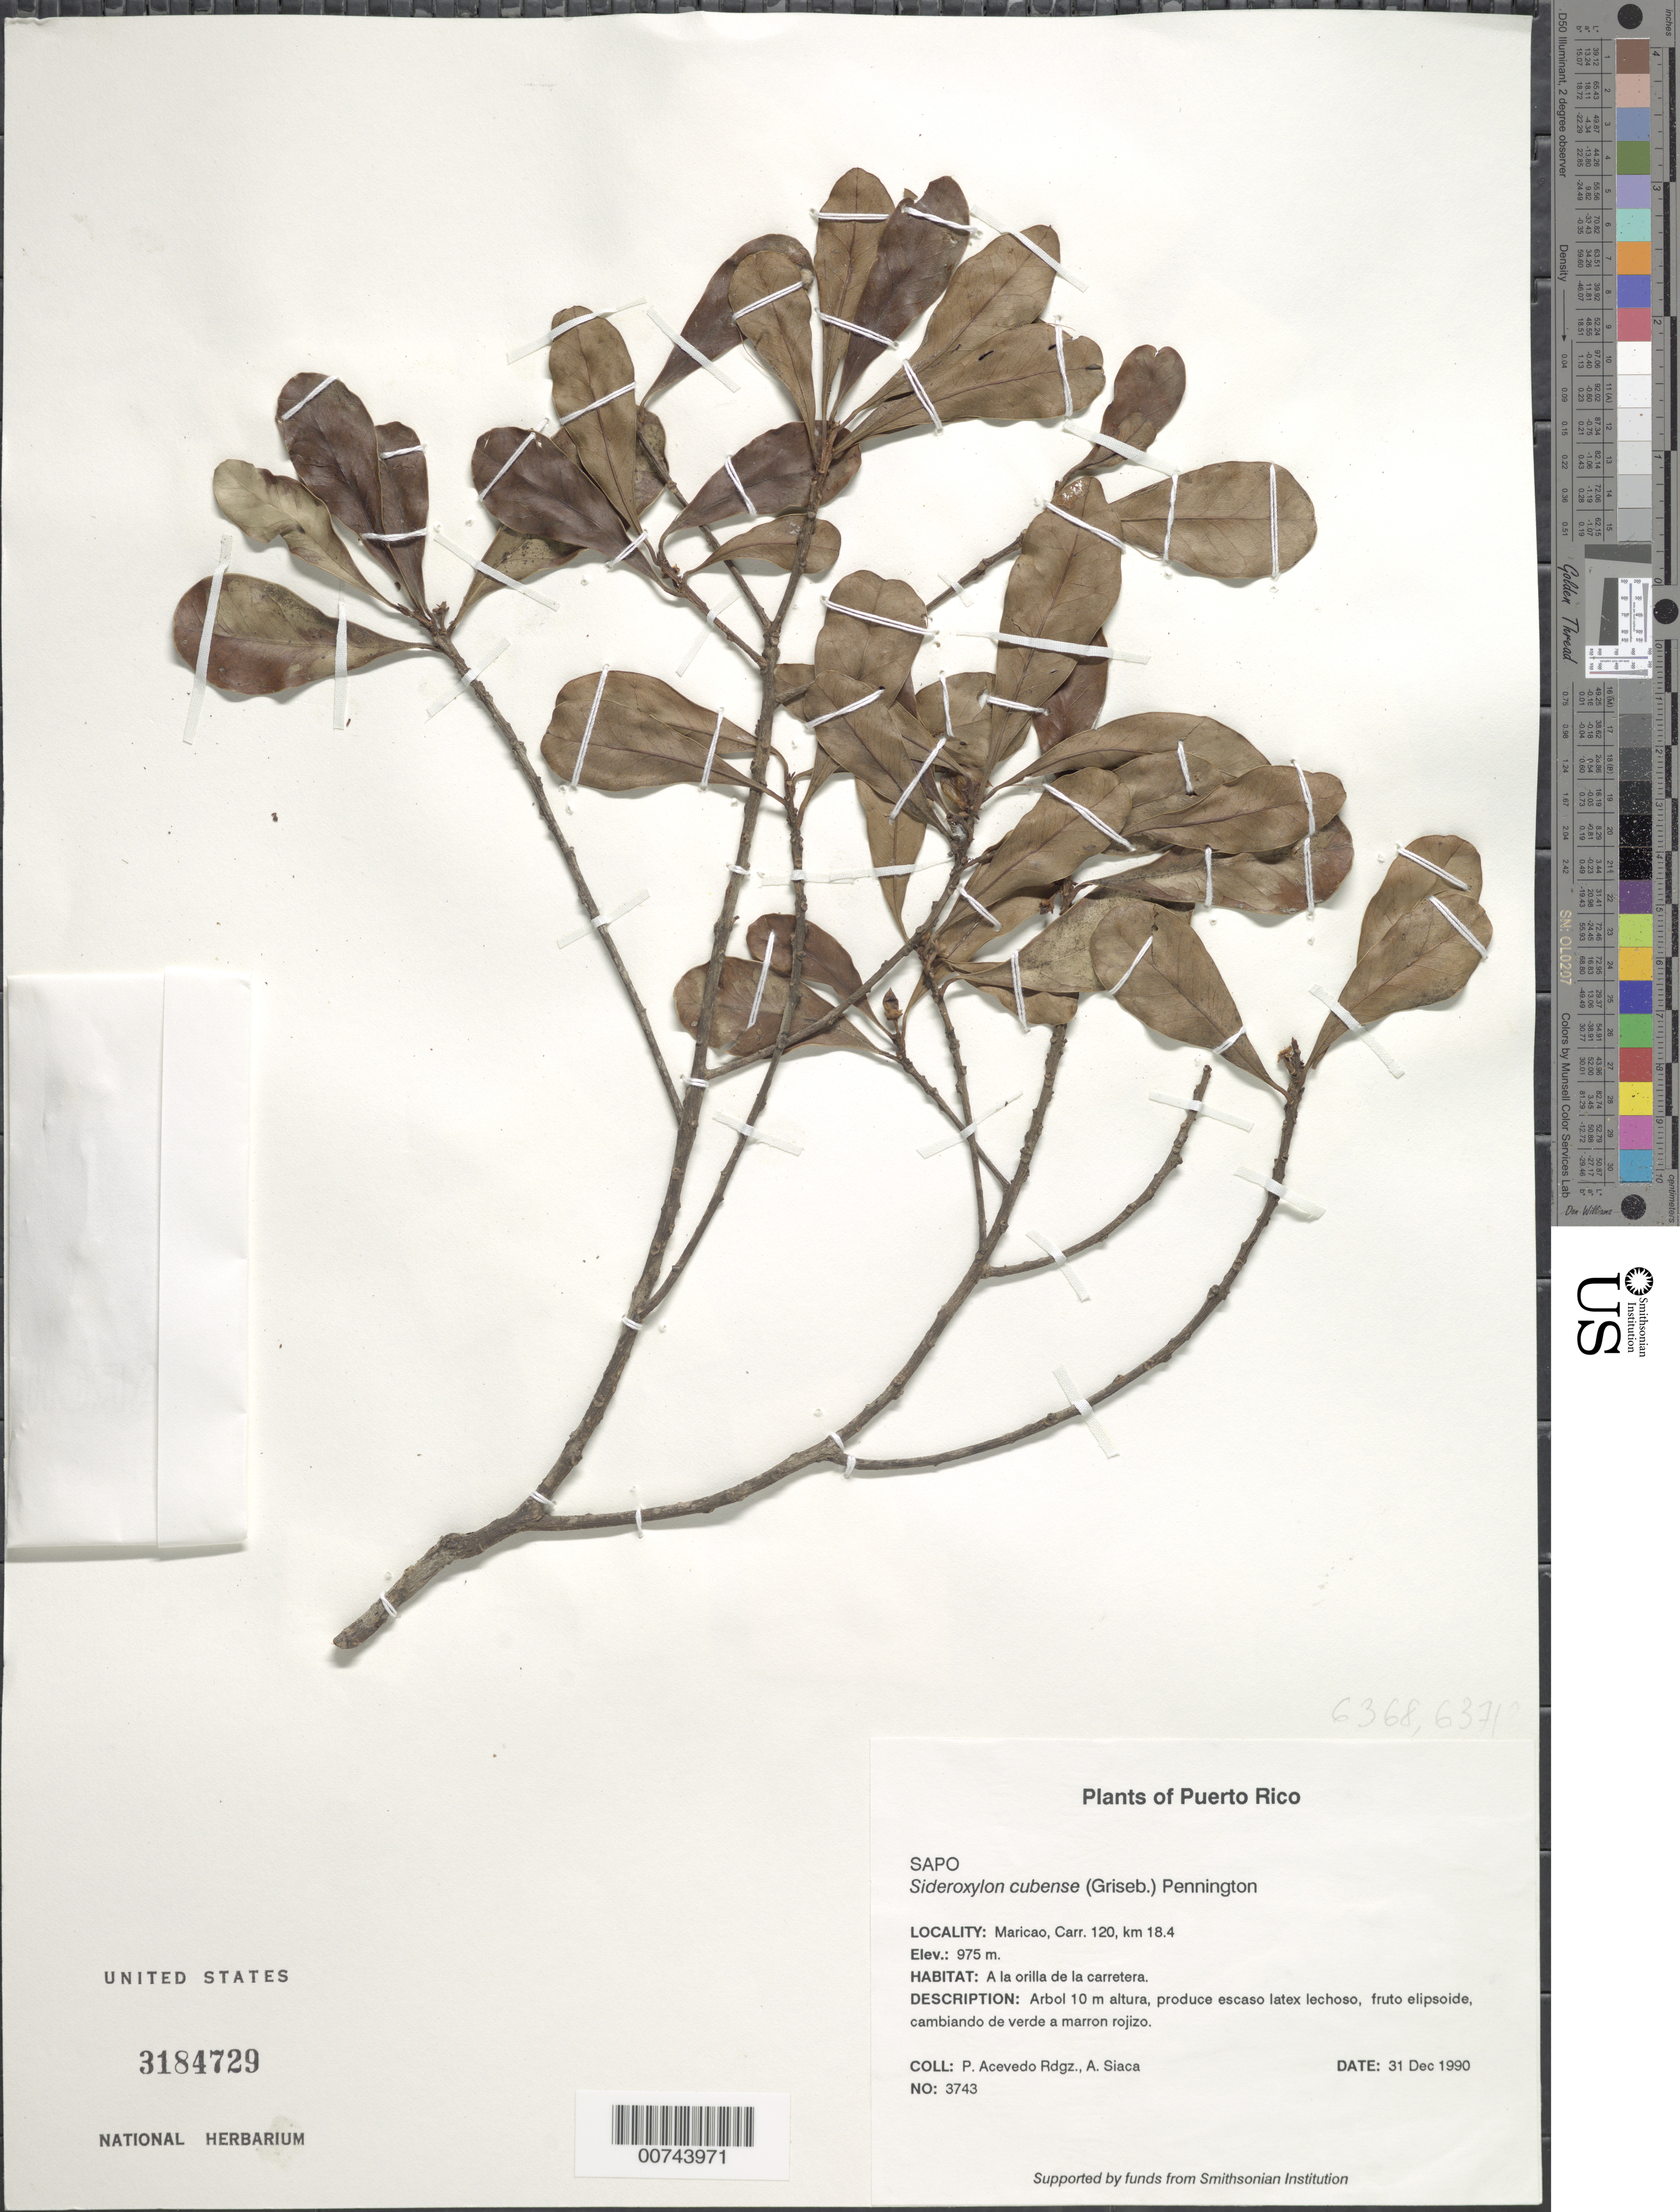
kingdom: Plantae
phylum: Tracheophyta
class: Magnoliopsida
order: Ericales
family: Sapotaceae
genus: Sideroxylon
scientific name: Sideroxylon cubense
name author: (Griseb.) T.D. Penn.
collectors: P. Acevedo-Rodr. & A. Siaca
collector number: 3743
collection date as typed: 31 Dec 1990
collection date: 1990-12-31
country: Puerto Rico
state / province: Maricao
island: Puerto Rico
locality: Maricao, Carr. 120, km 18.4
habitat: A la orilla de la carretera.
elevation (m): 975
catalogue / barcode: US 3184729